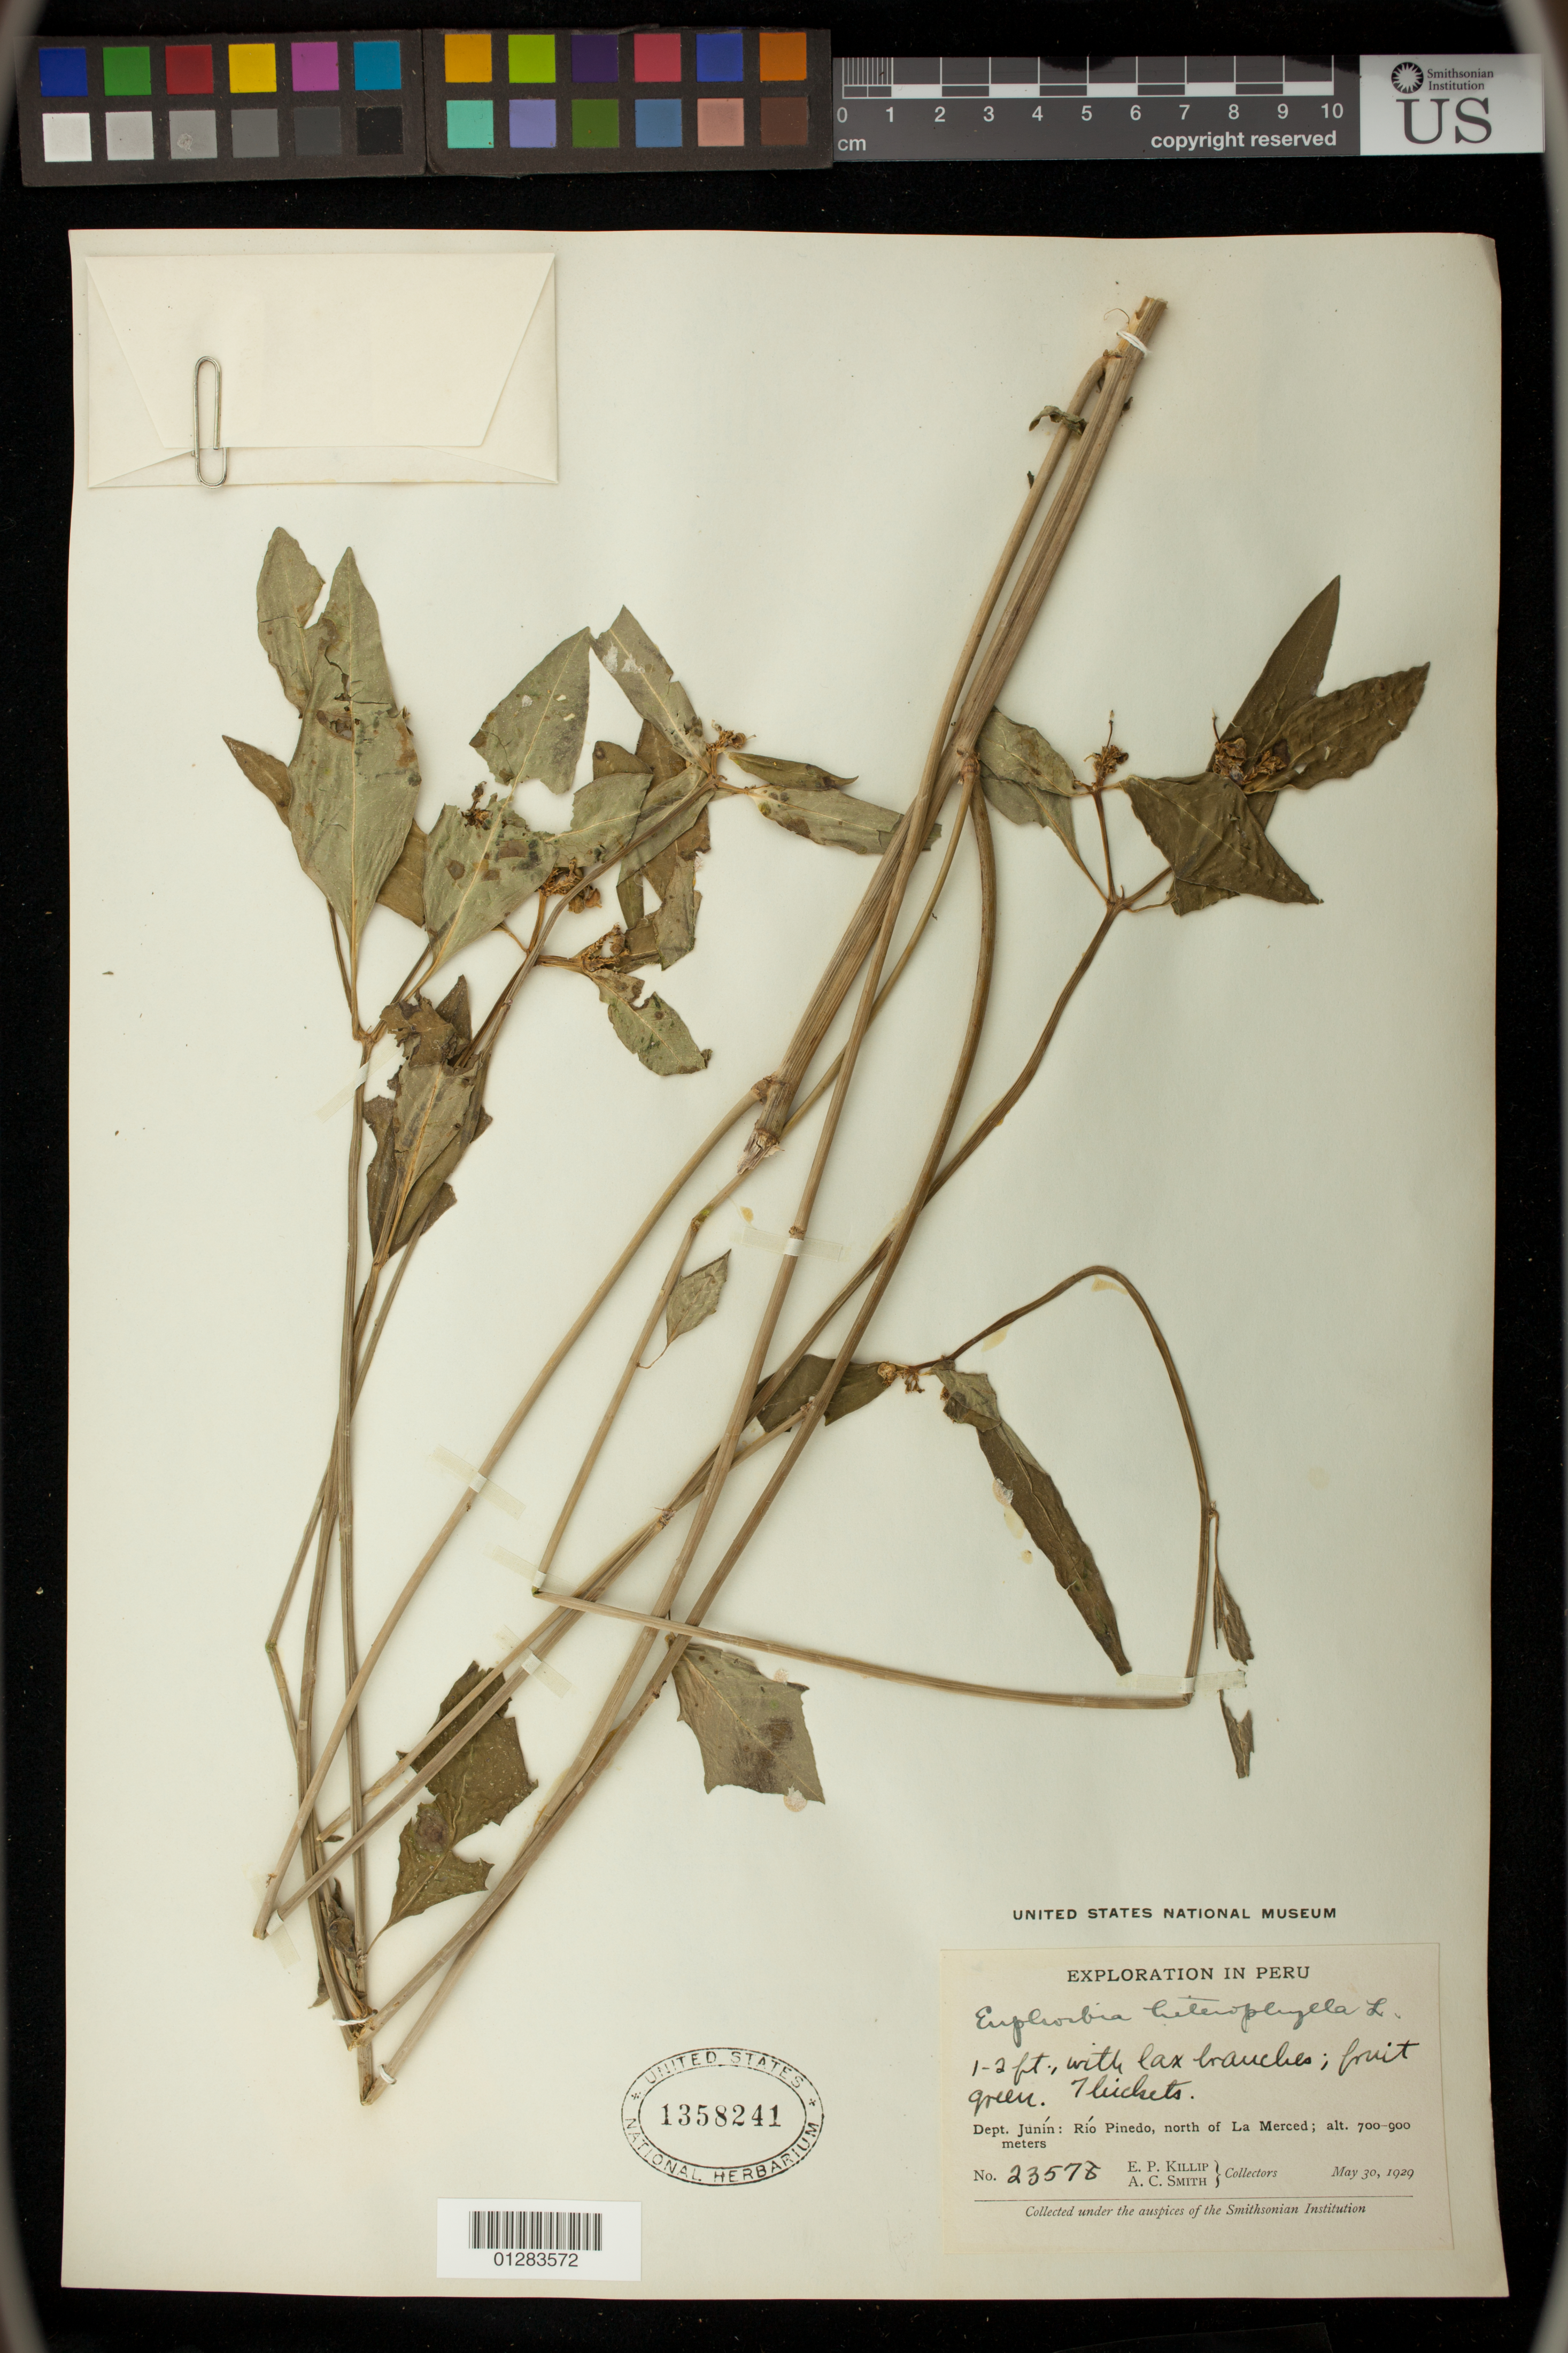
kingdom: Plantae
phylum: Tracheophyta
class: Magnoliopsida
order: Malpighiales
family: Euphorbiaceae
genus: Euphorbia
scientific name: Euphorbia heterophylla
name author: L.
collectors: E. P. Killip & A. C. Smith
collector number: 23578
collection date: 1929-05-30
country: Peru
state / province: Junín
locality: Río Pinedo, north of La Merced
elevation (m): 700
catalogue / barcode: US 1358241